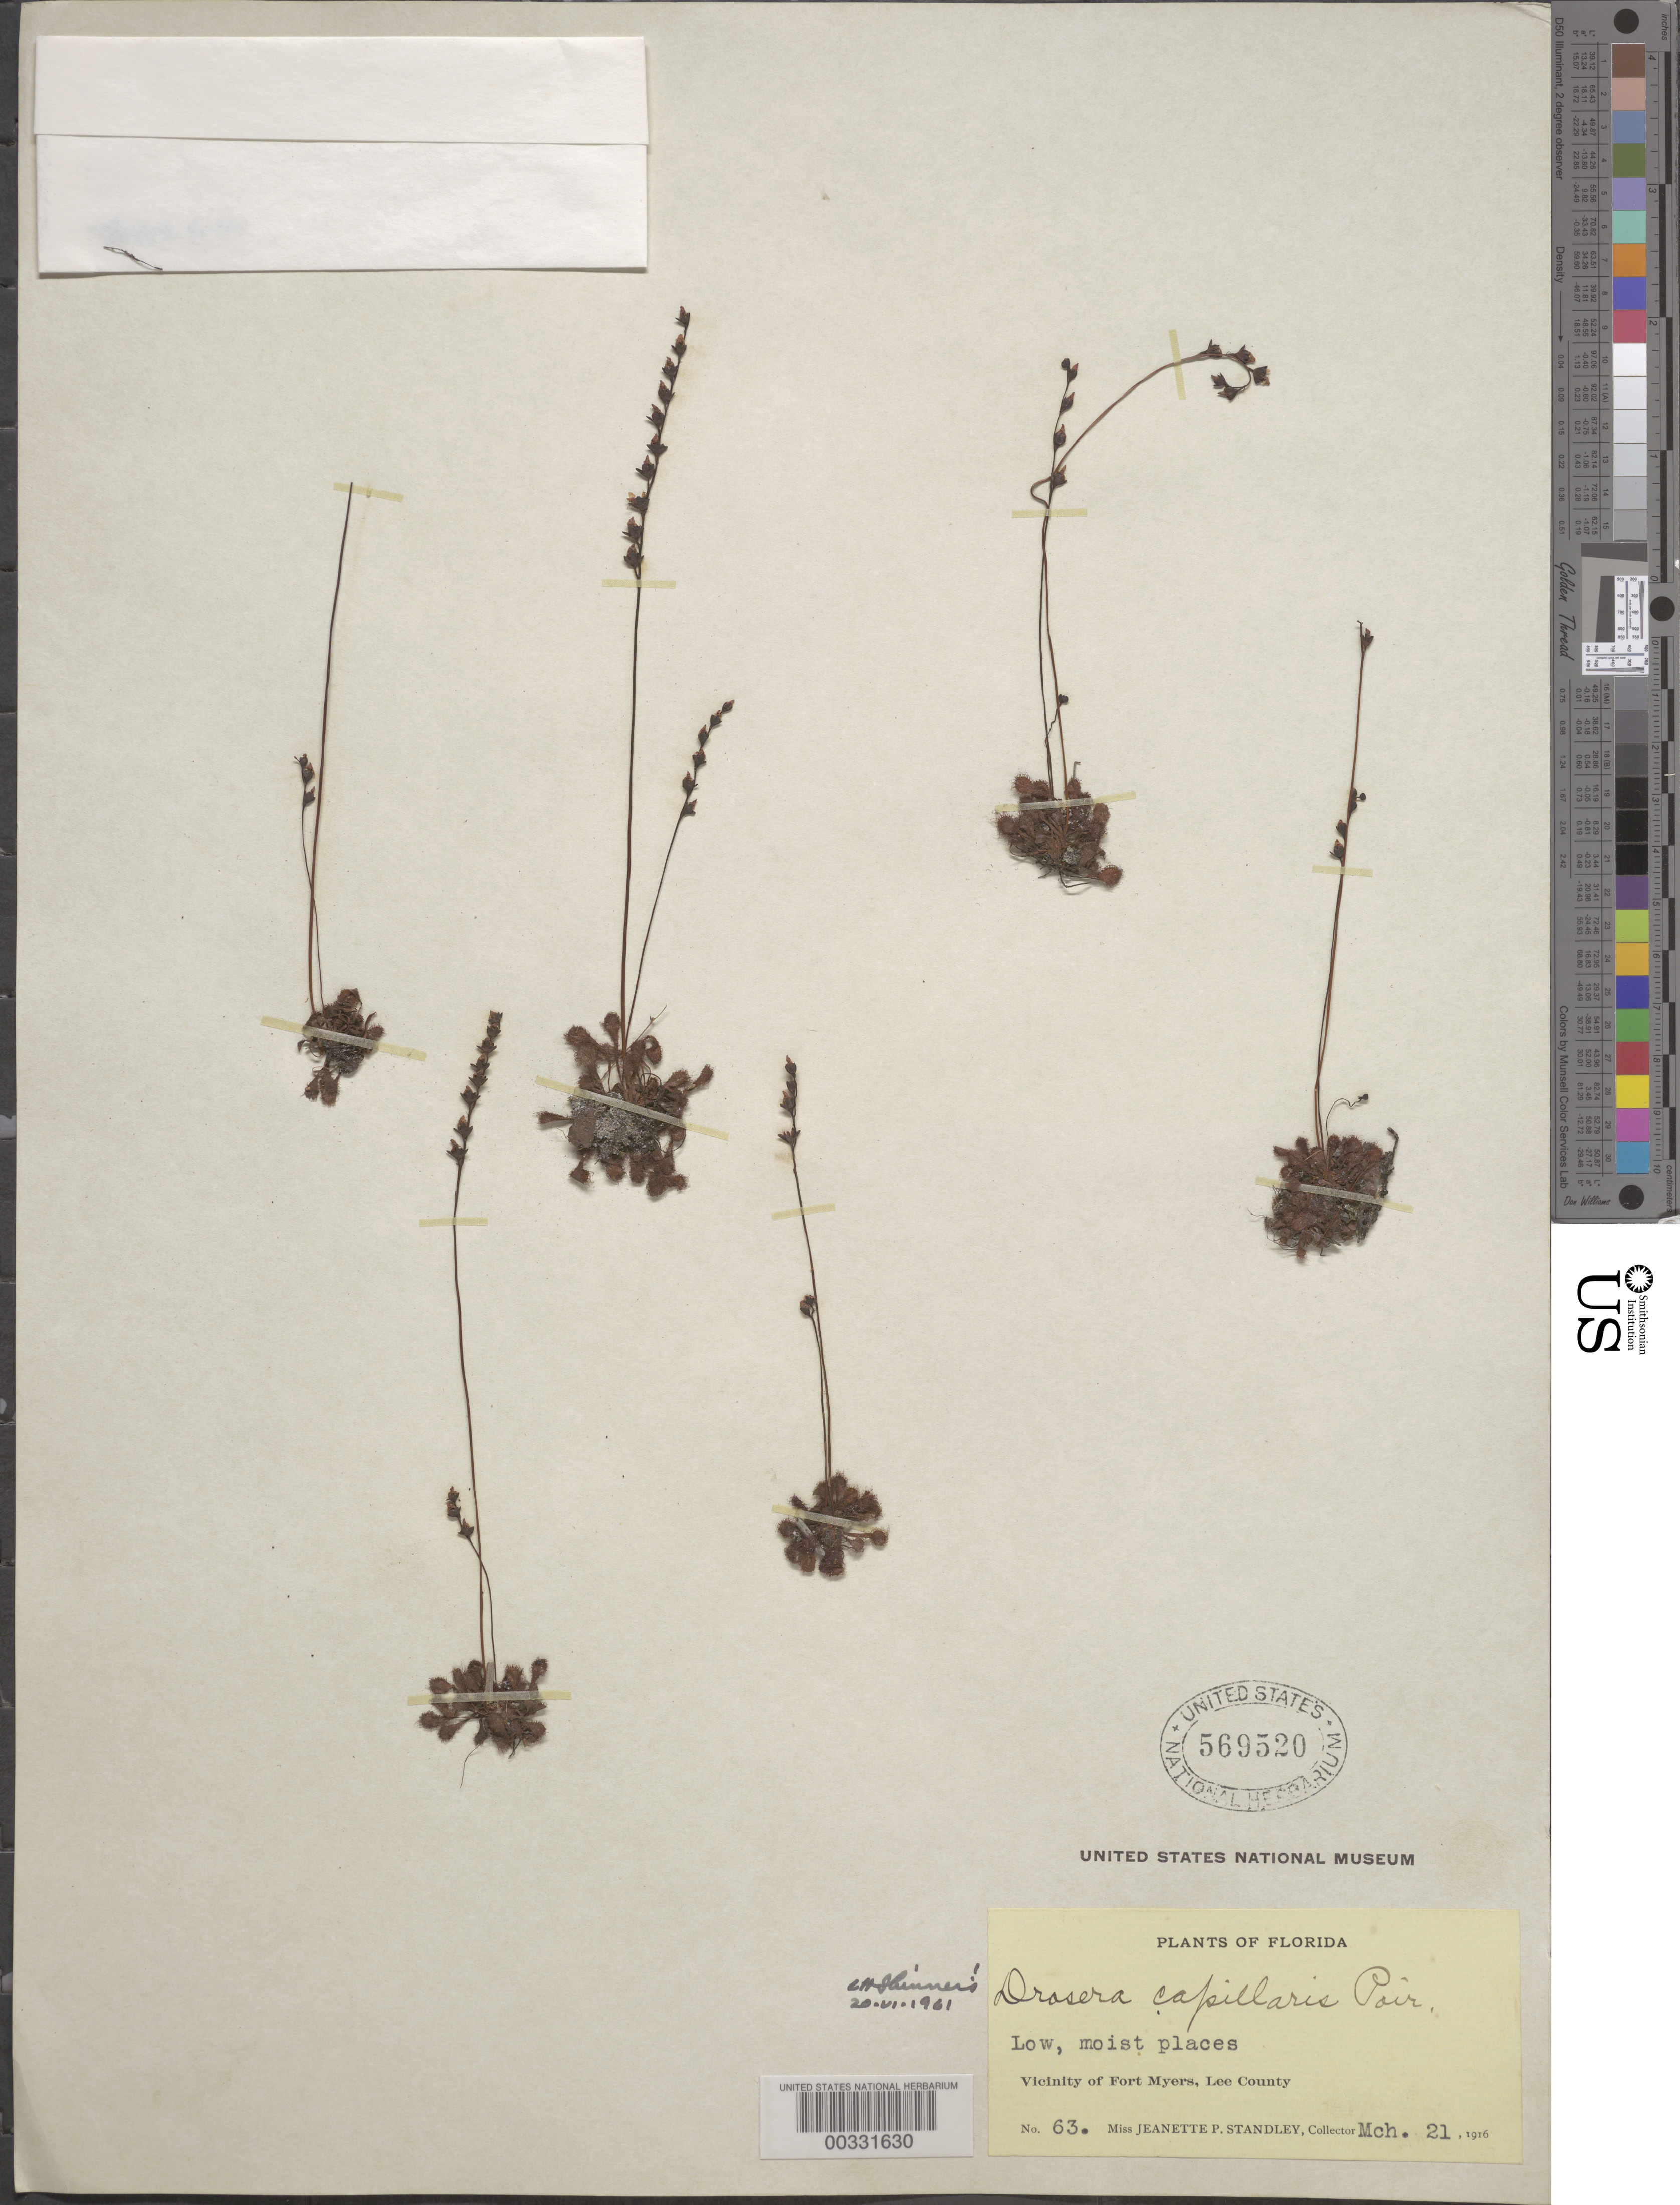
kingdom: Plantae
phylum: Tracheophyta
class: Magnoliopsida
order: Caryophyllales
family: Droseraceae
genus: Drosera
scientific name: Drosera capillaris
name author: Poir.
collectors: J. P. Standley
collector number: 63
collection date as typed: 21 Mar 1916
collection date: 1916-03-21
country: United States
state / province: Florida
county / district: Lee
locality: Fort myers, near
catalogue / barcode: US 569520